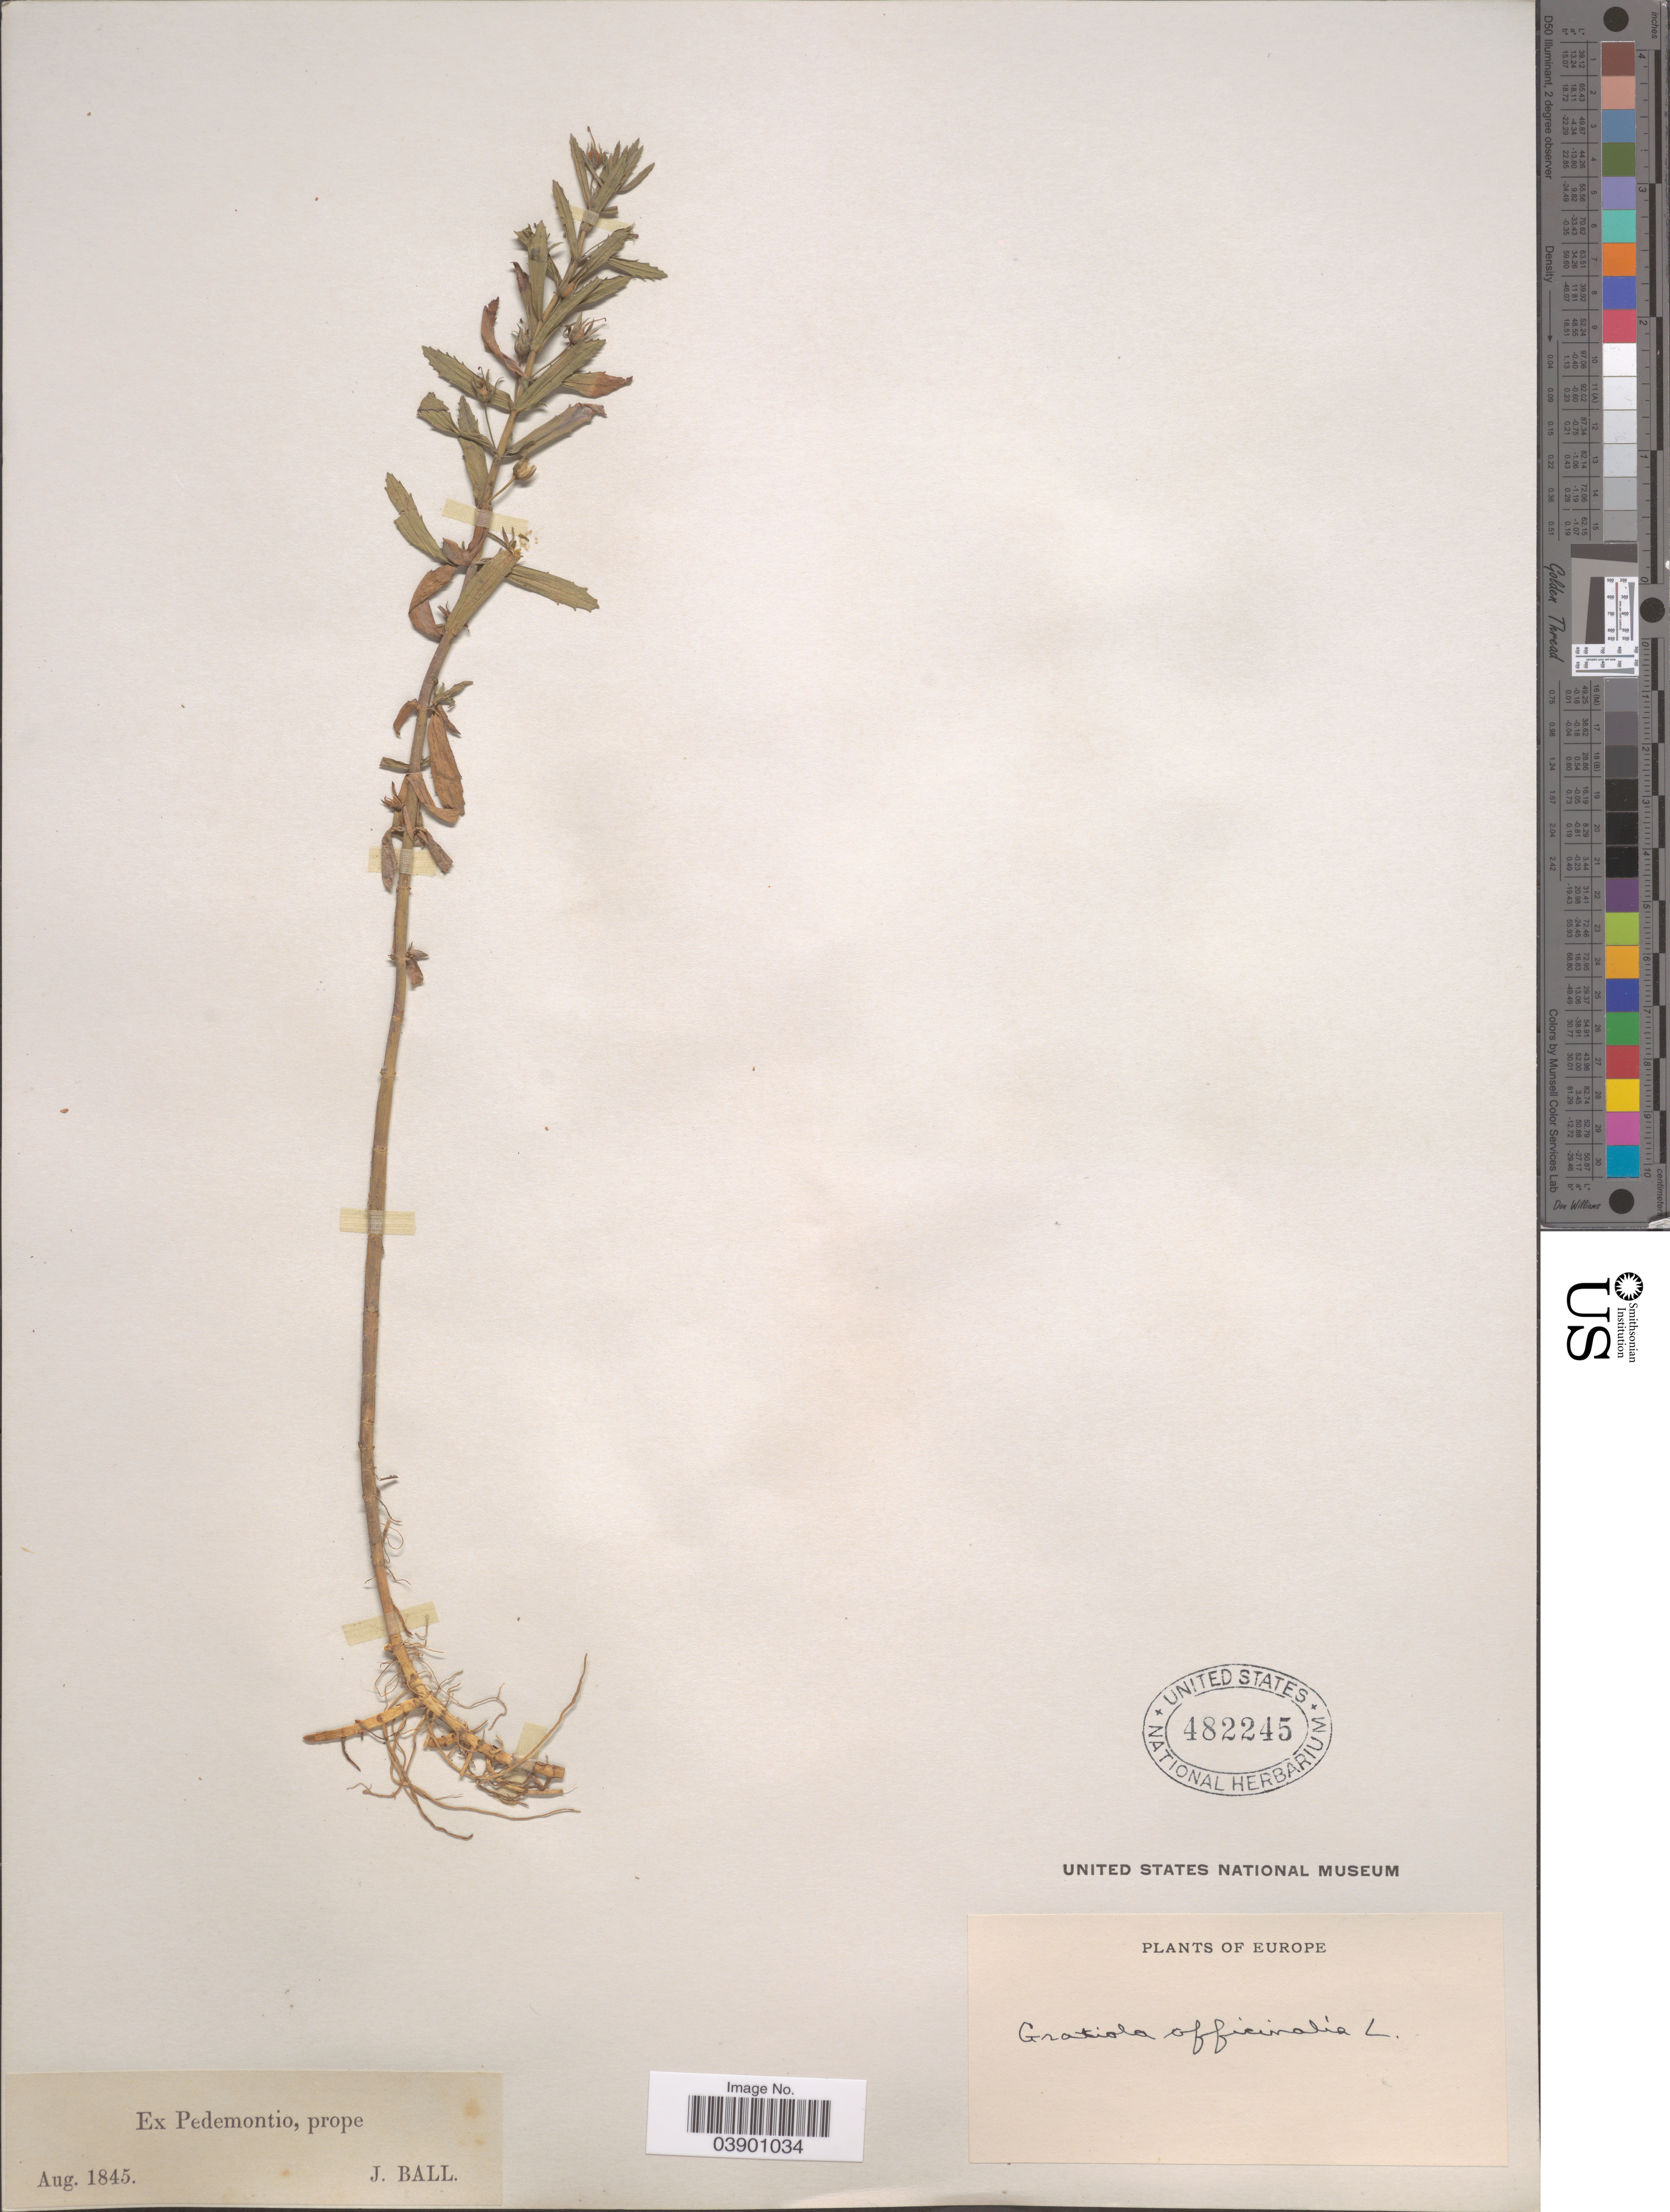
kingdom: Plantae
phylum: Tracheophyta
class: Magnoliopsida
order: Lamiales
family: Plantaginaceae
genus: Gratiola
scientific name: Gratiola officinalis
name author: L.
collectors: J. Ball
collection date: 1845-08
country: Italy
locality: Europe. Ex. Pedemonitio, prope.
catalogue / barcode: US 482245